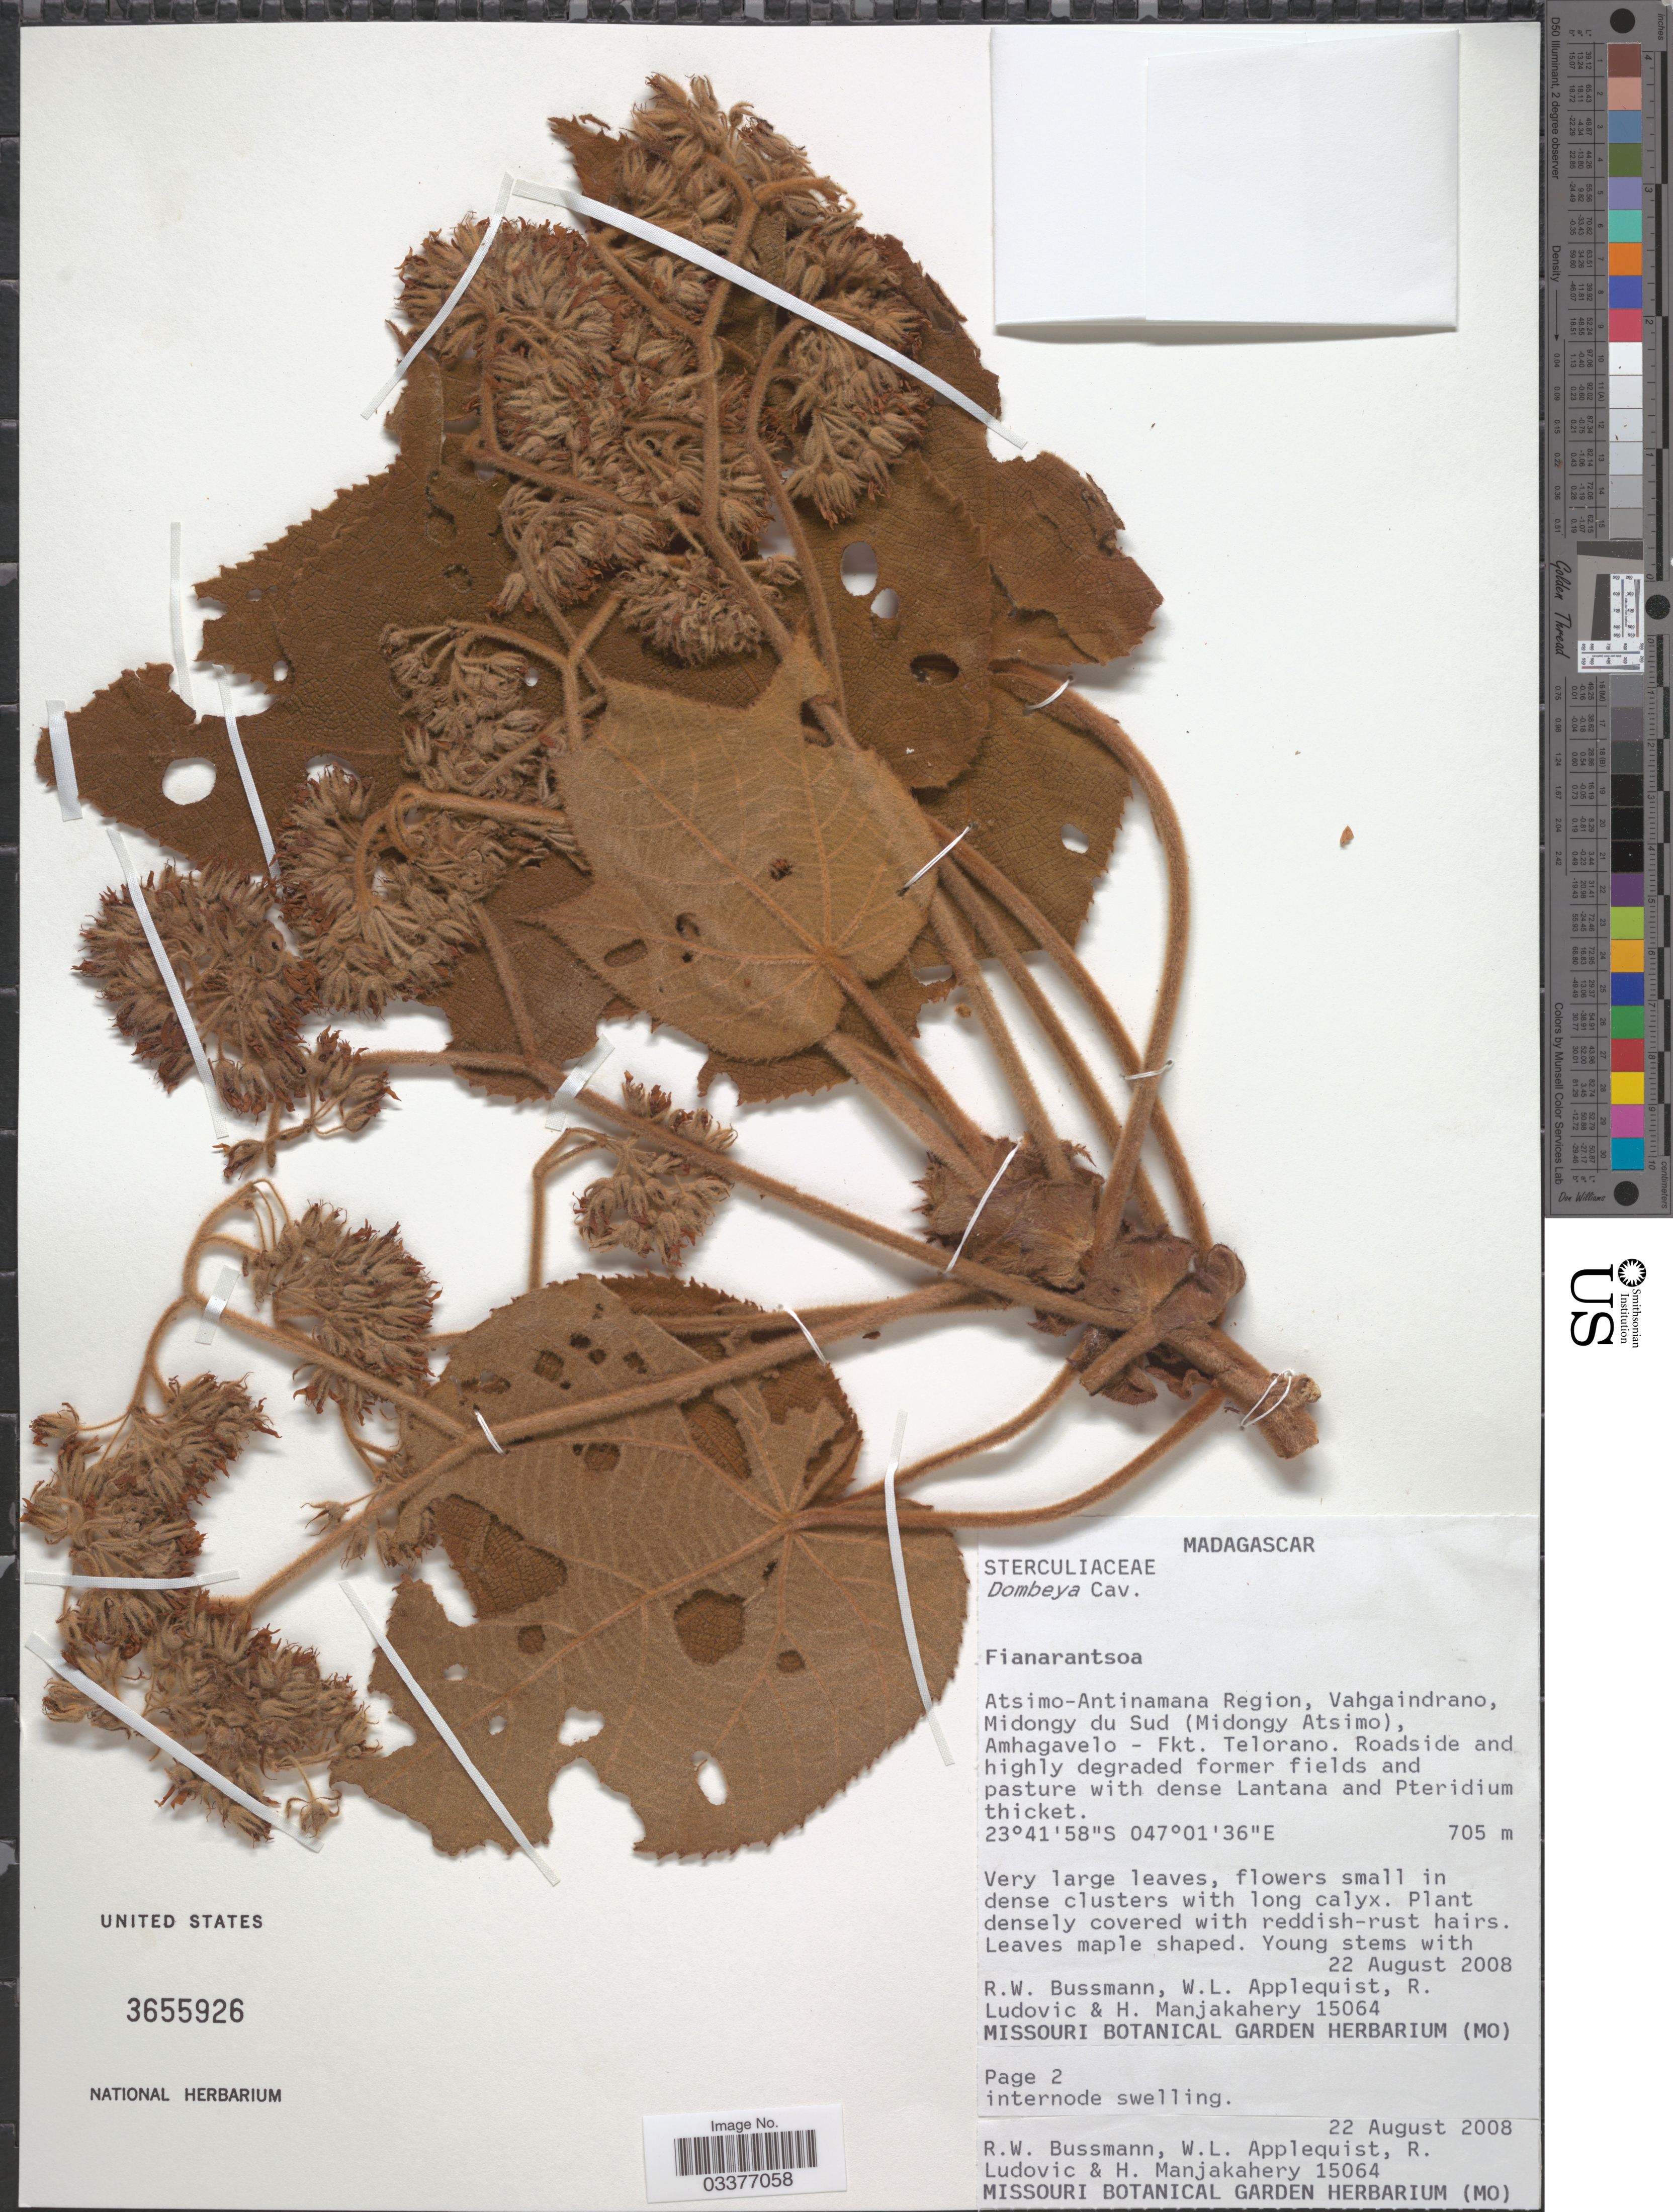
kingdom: Plantae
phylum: Tracheophyta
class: Magnoliopsida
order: Malvales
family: Malvaceae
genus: Dombeya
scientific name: Dombeya mollis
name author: Hook.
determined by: Jourdain-Fievet, L.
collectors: R. W. Bussmann, W. Applequist, R. Ludovic & H. N. Manjakahery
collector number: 15064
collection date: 2008-08-22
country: Madagascar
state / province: Atsimo-Atsinanana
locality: Atsimo-Antinamana Region, Vahgaindrano, Midongy du Sud (Midongy Atsimo), Amhagavelo - Fkt. Telorano.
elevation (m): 705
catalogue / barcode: US 3655926